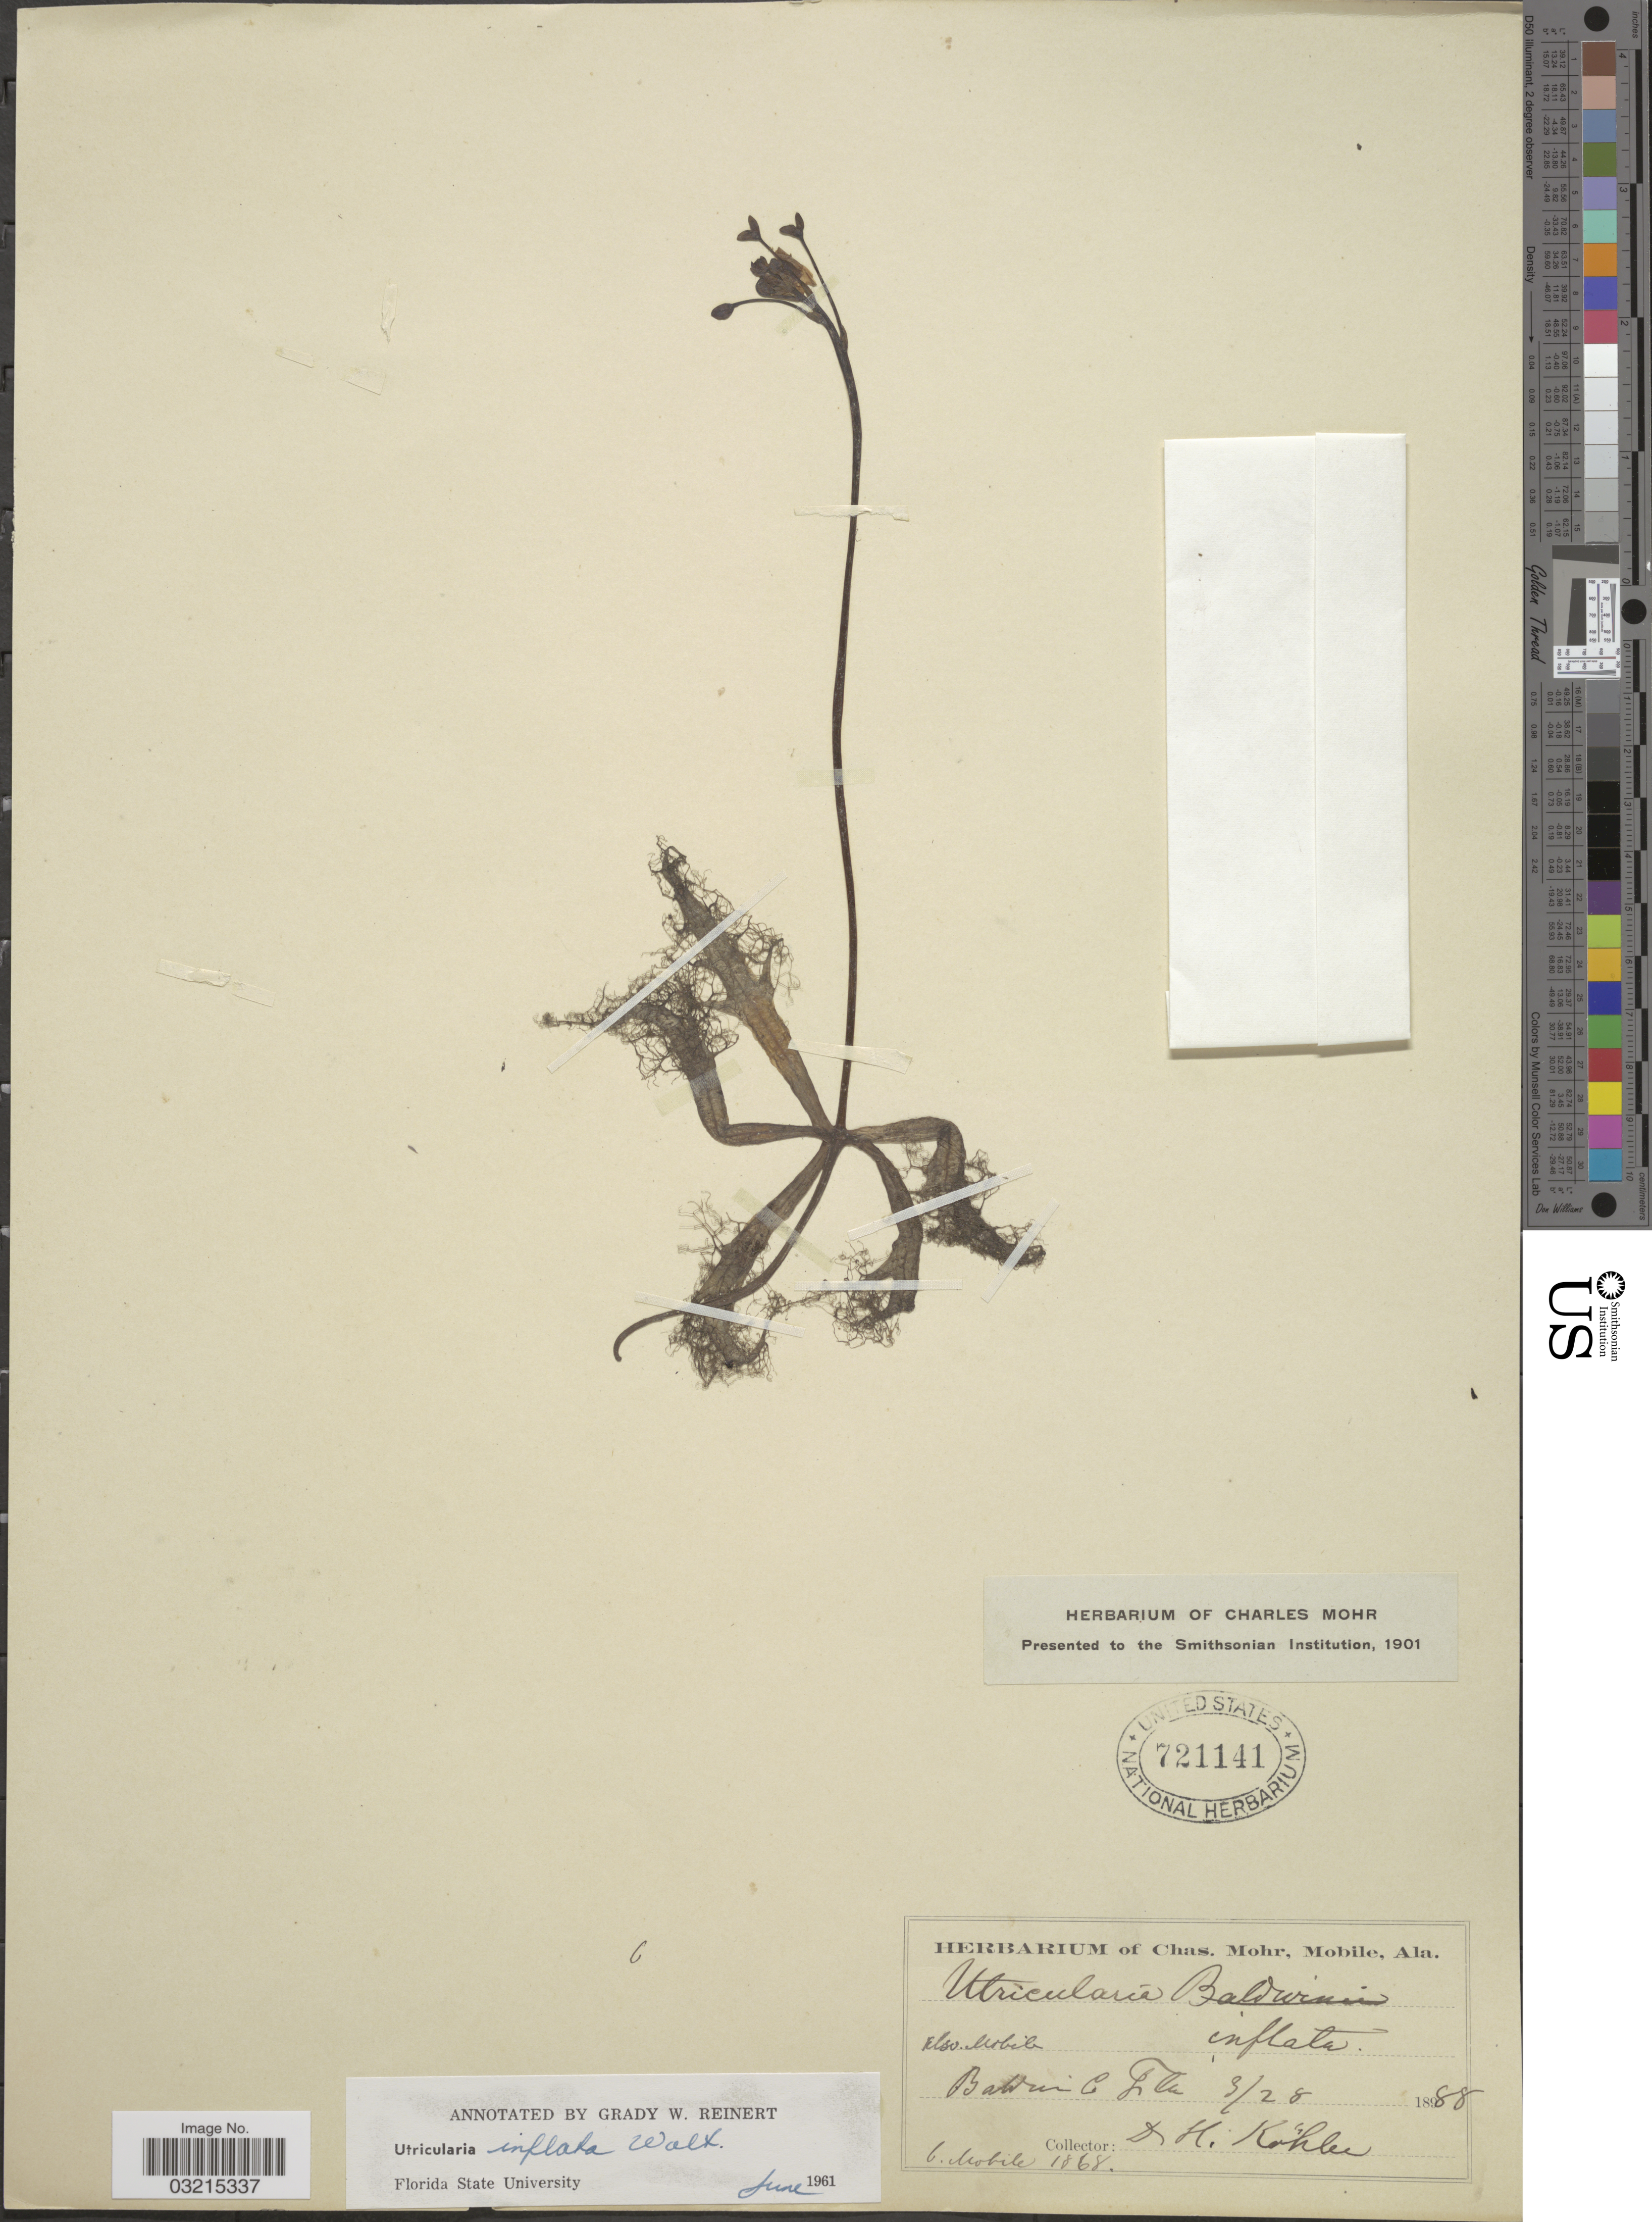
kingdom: Plantae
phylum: Tracheophyta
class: Magnoliopsida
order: Lamiales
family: Lentibulariaceae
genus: Utricularia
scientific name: Utricularia inflata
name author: Walter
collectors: H. Kohler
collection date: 1888-03-28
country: United States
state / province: Alabama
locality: Baldwin Co.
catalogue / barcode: US 721141